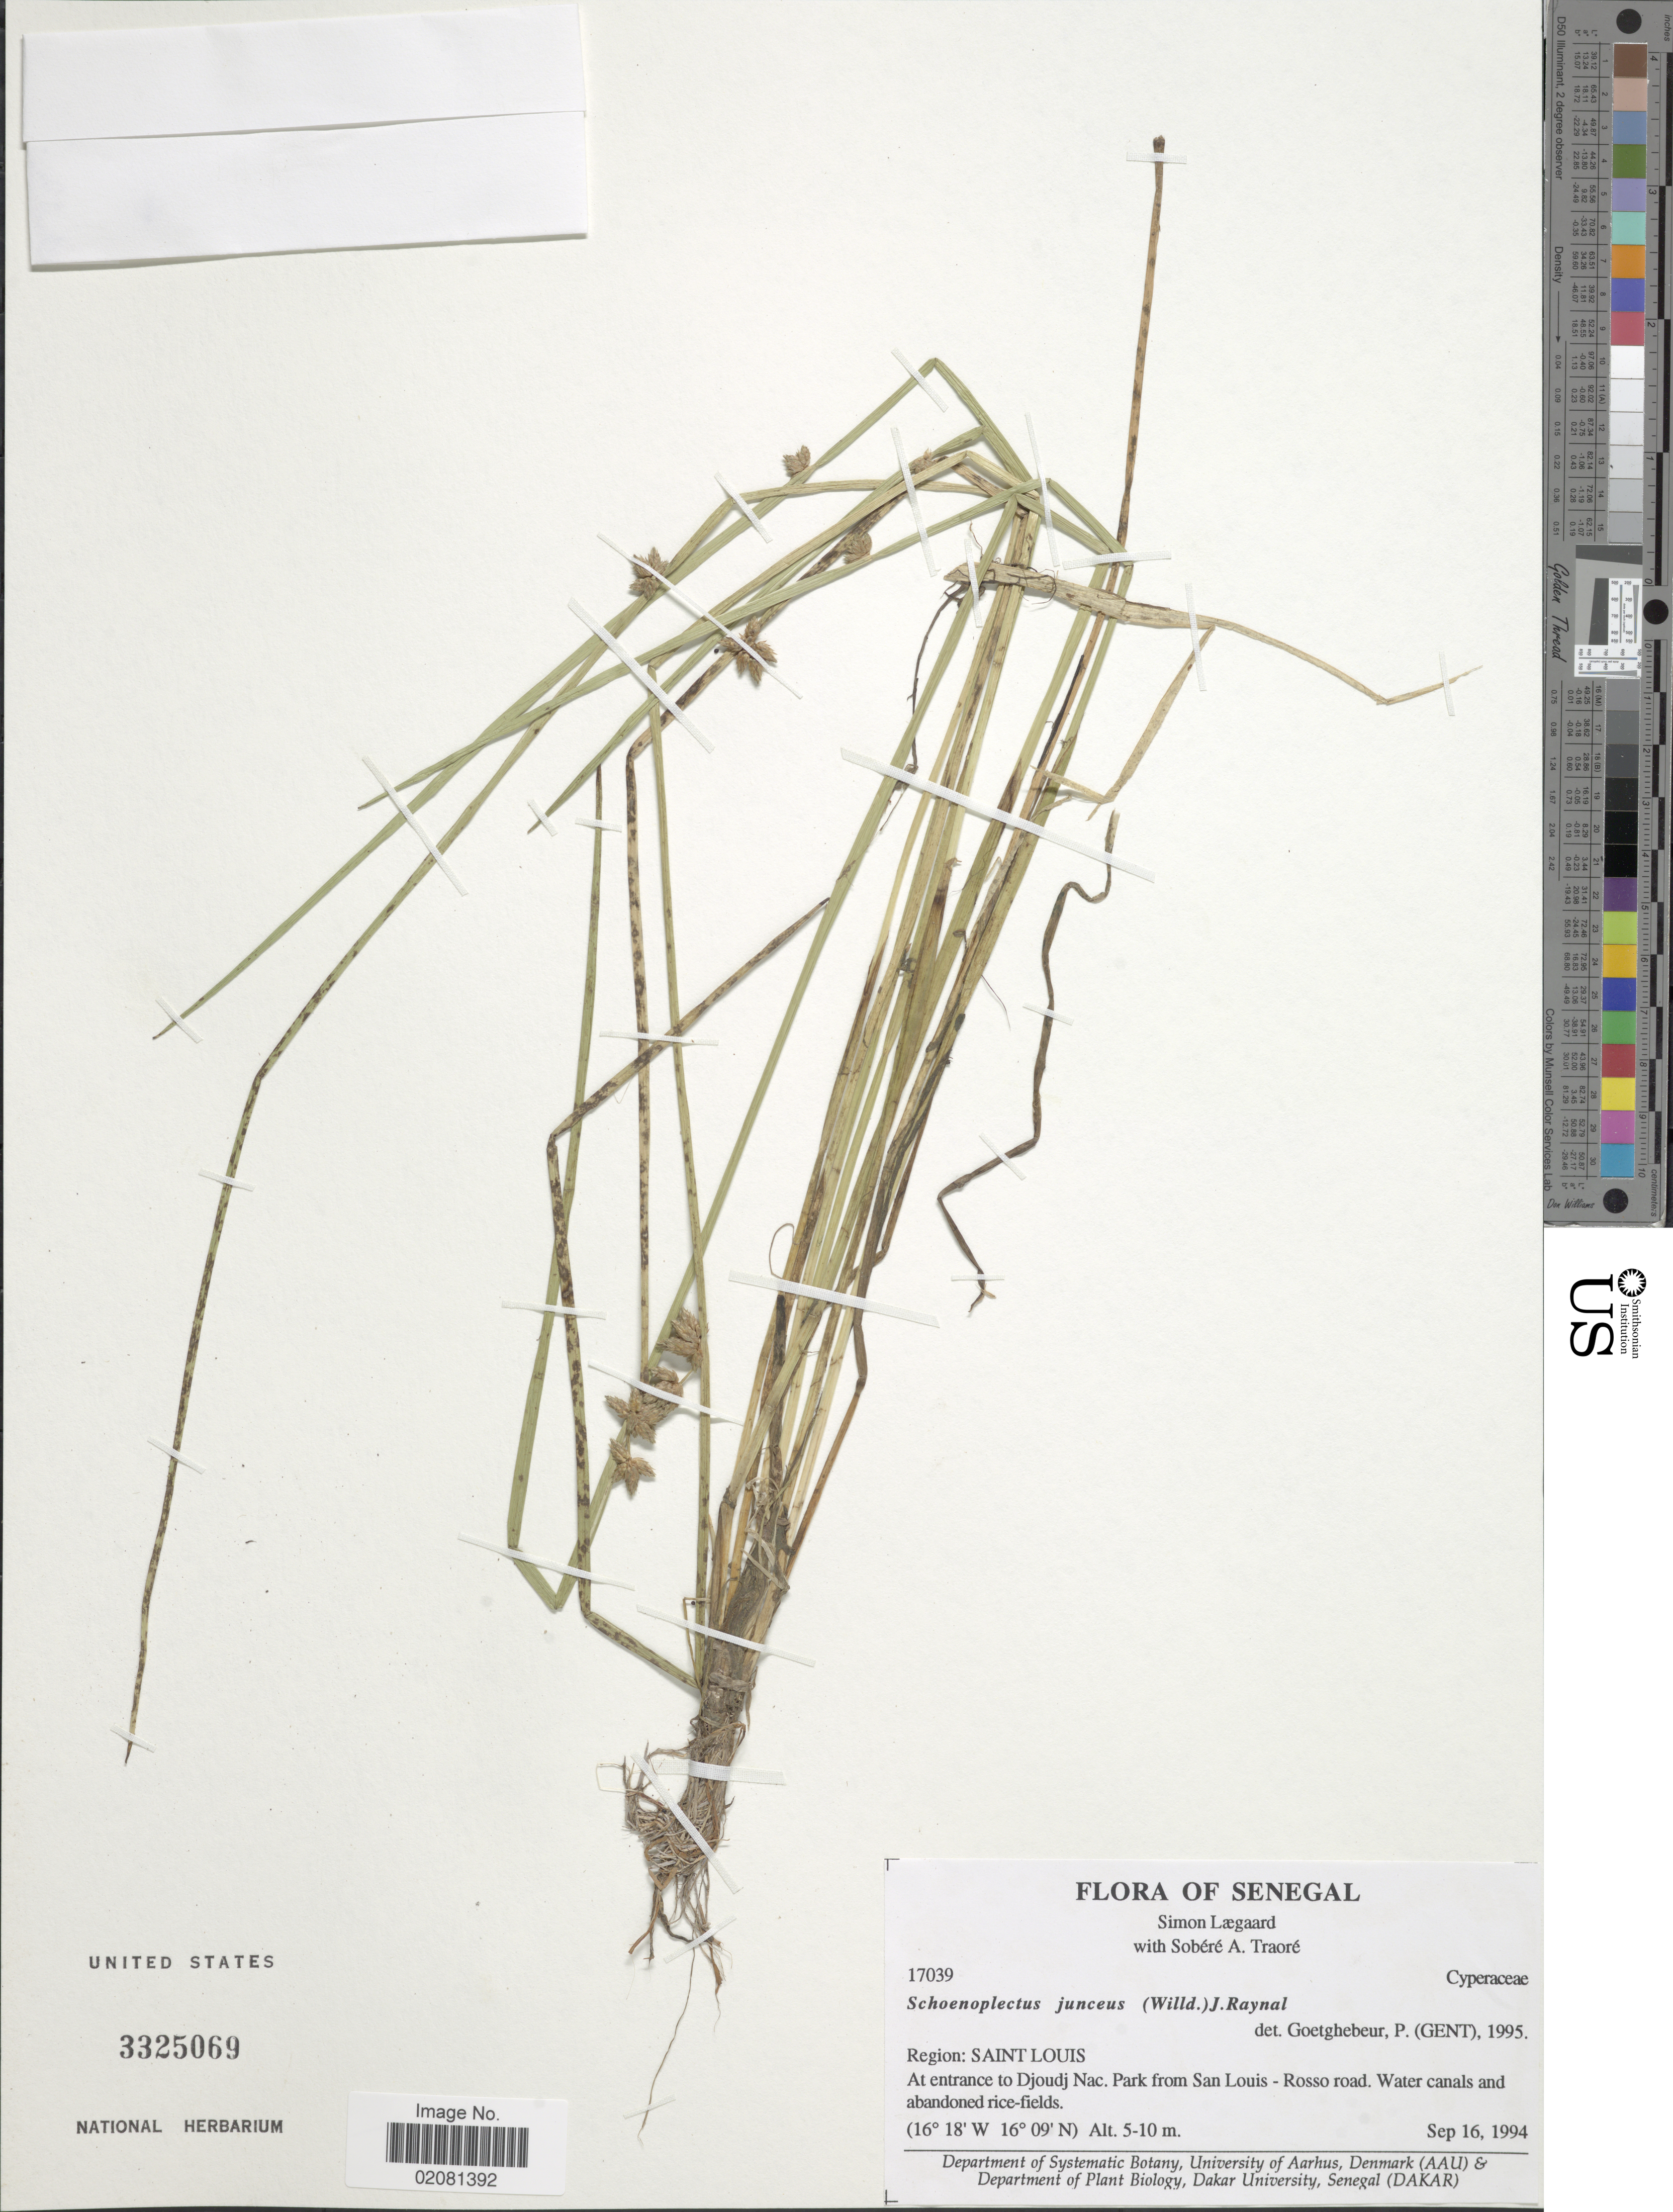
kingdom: Plantae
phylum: Tracheophyta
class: Liliopsida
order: Poales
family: Cyperaceae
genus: Schoenoplectus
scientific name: Schoenoplectus junceus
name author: (Willd.) J. Raynal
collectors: S. Lægaard & S. Traore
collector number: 17039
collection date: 1994-09-16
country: Senegal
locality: Region: Saint Louis. At entrance to Djoudj Nac. Park from San Louis - Rosso road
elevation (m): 5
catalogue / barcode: US 3325069